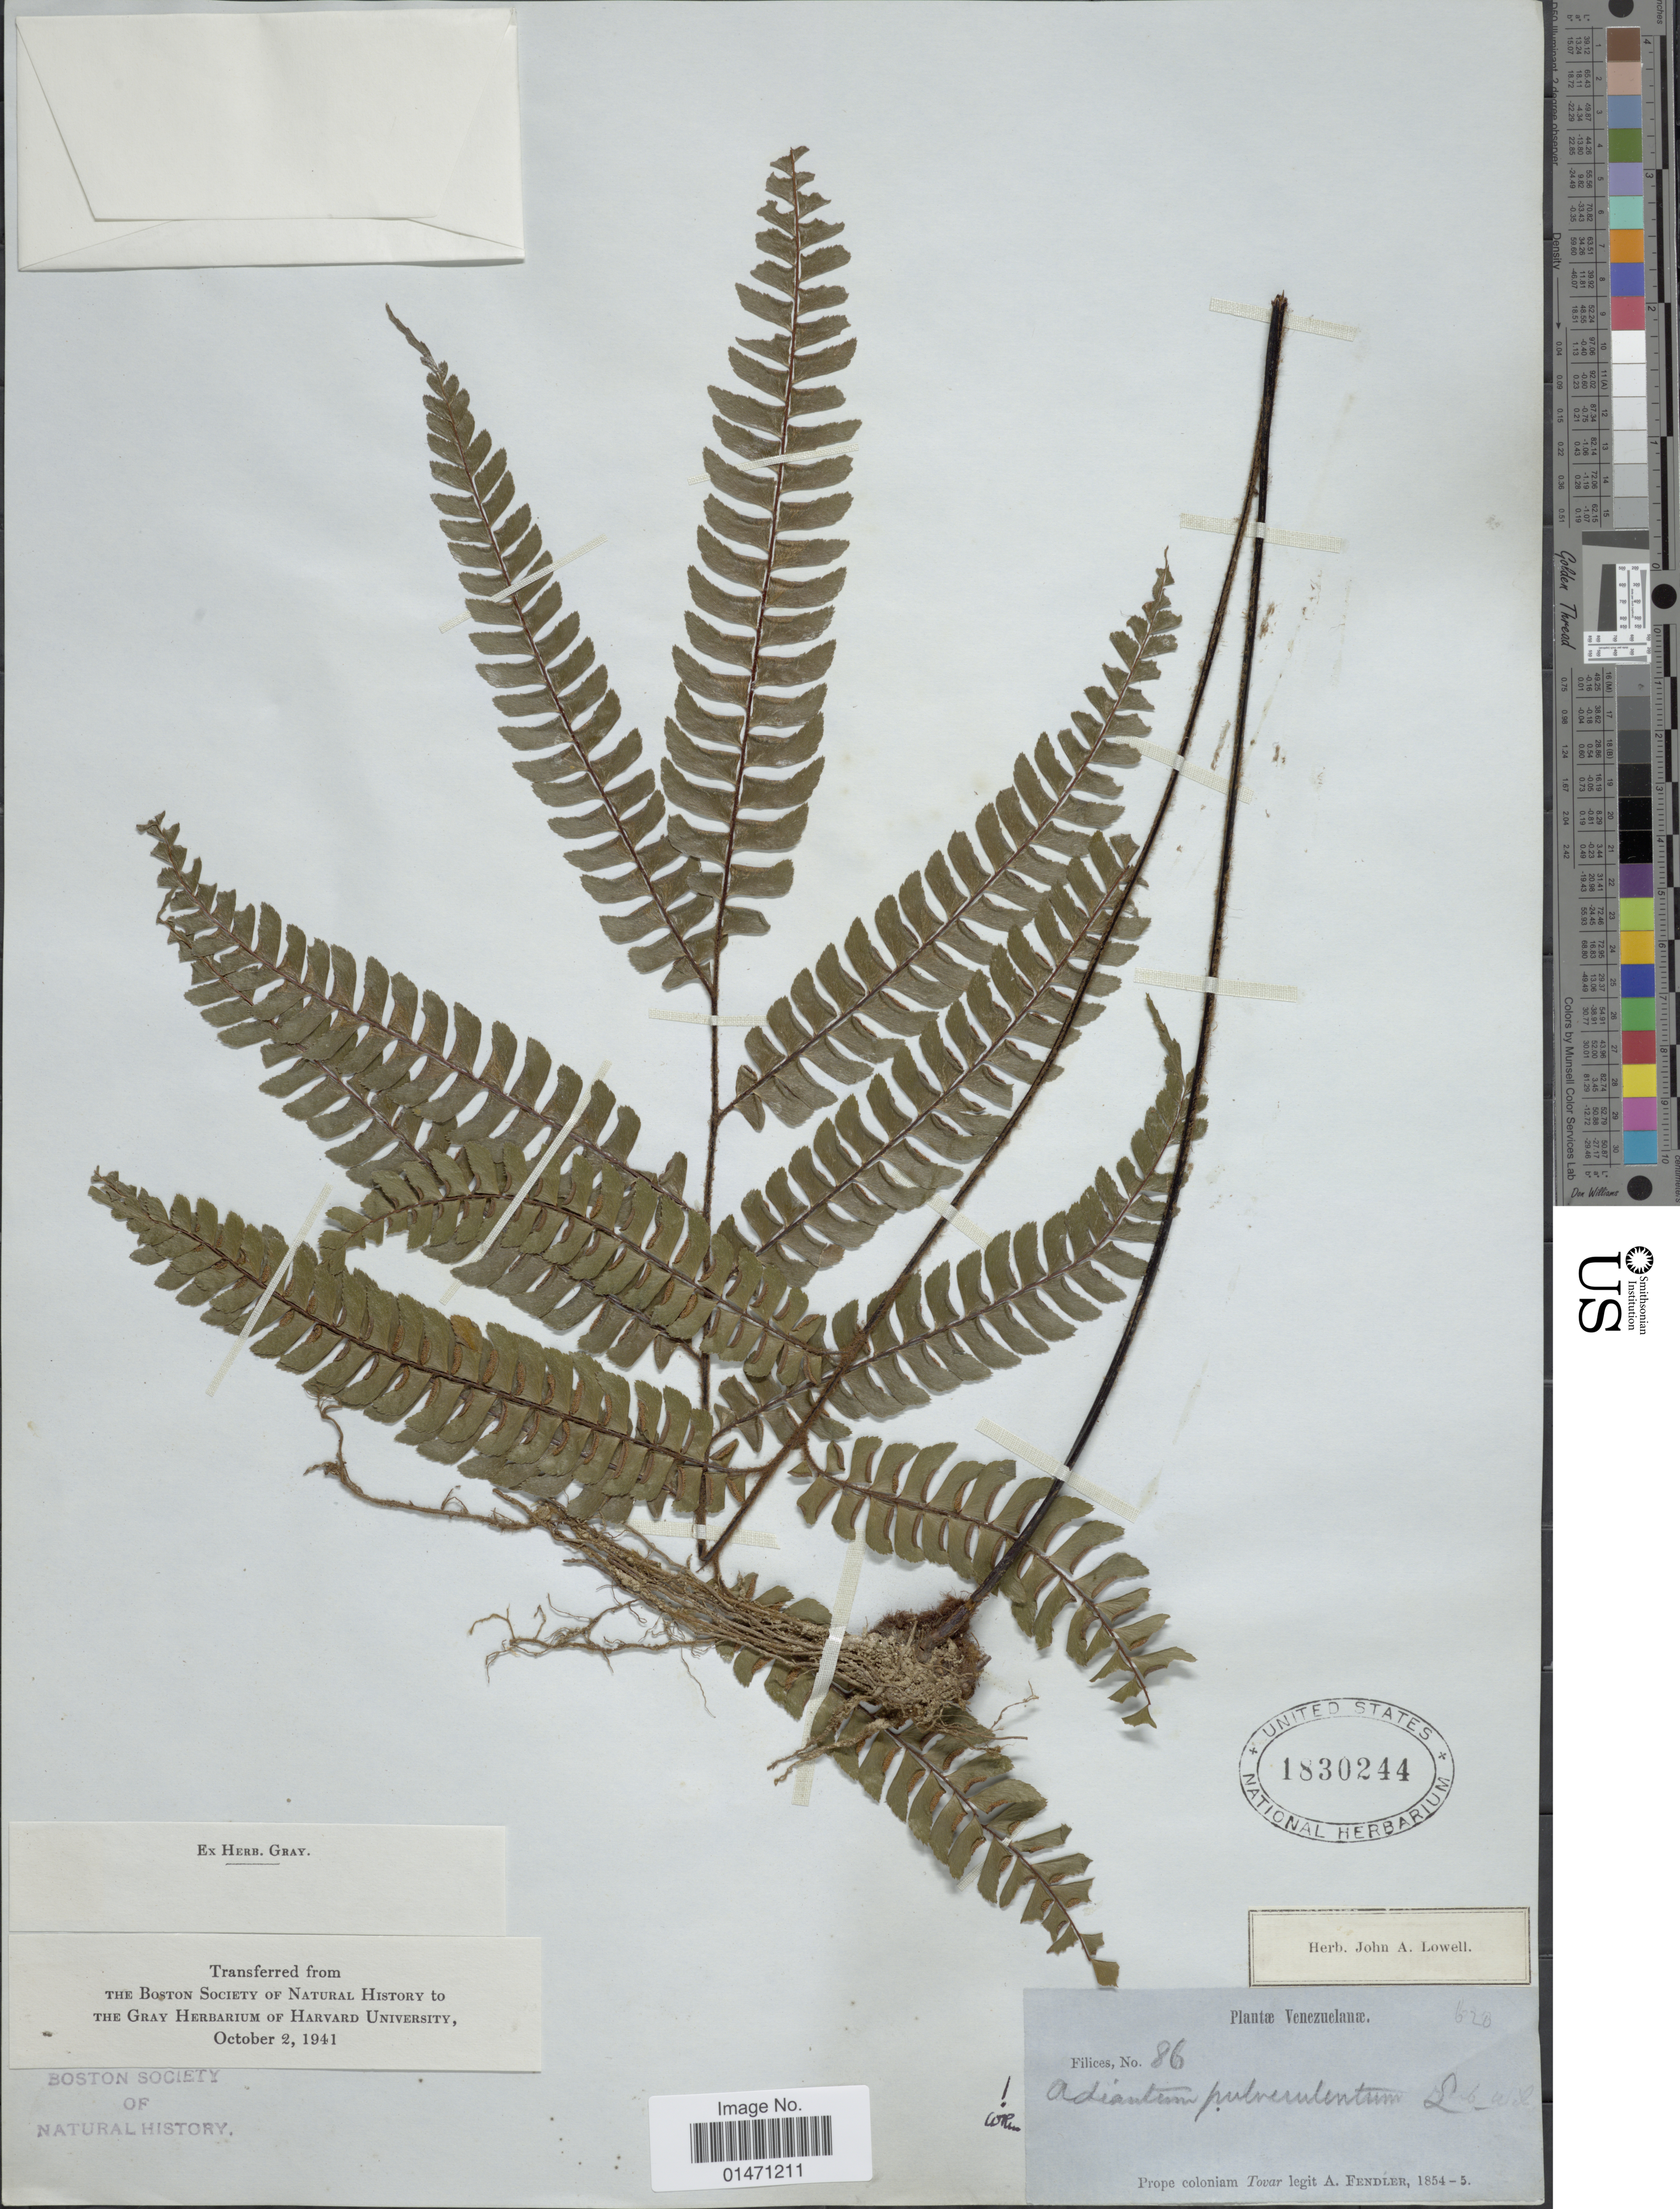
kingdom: Plantae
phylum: Tracheophyta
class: Polypodiopsida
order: Polypodiales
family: Pteridaceae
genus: Adiantum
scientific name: Adiantum pulverulentum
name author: L.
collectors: A. Fendler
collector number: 86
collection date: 1854/1855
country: Venezuela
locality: Plantae Venezuela, Prope Coloniam Tovar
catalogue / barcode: US 1830244